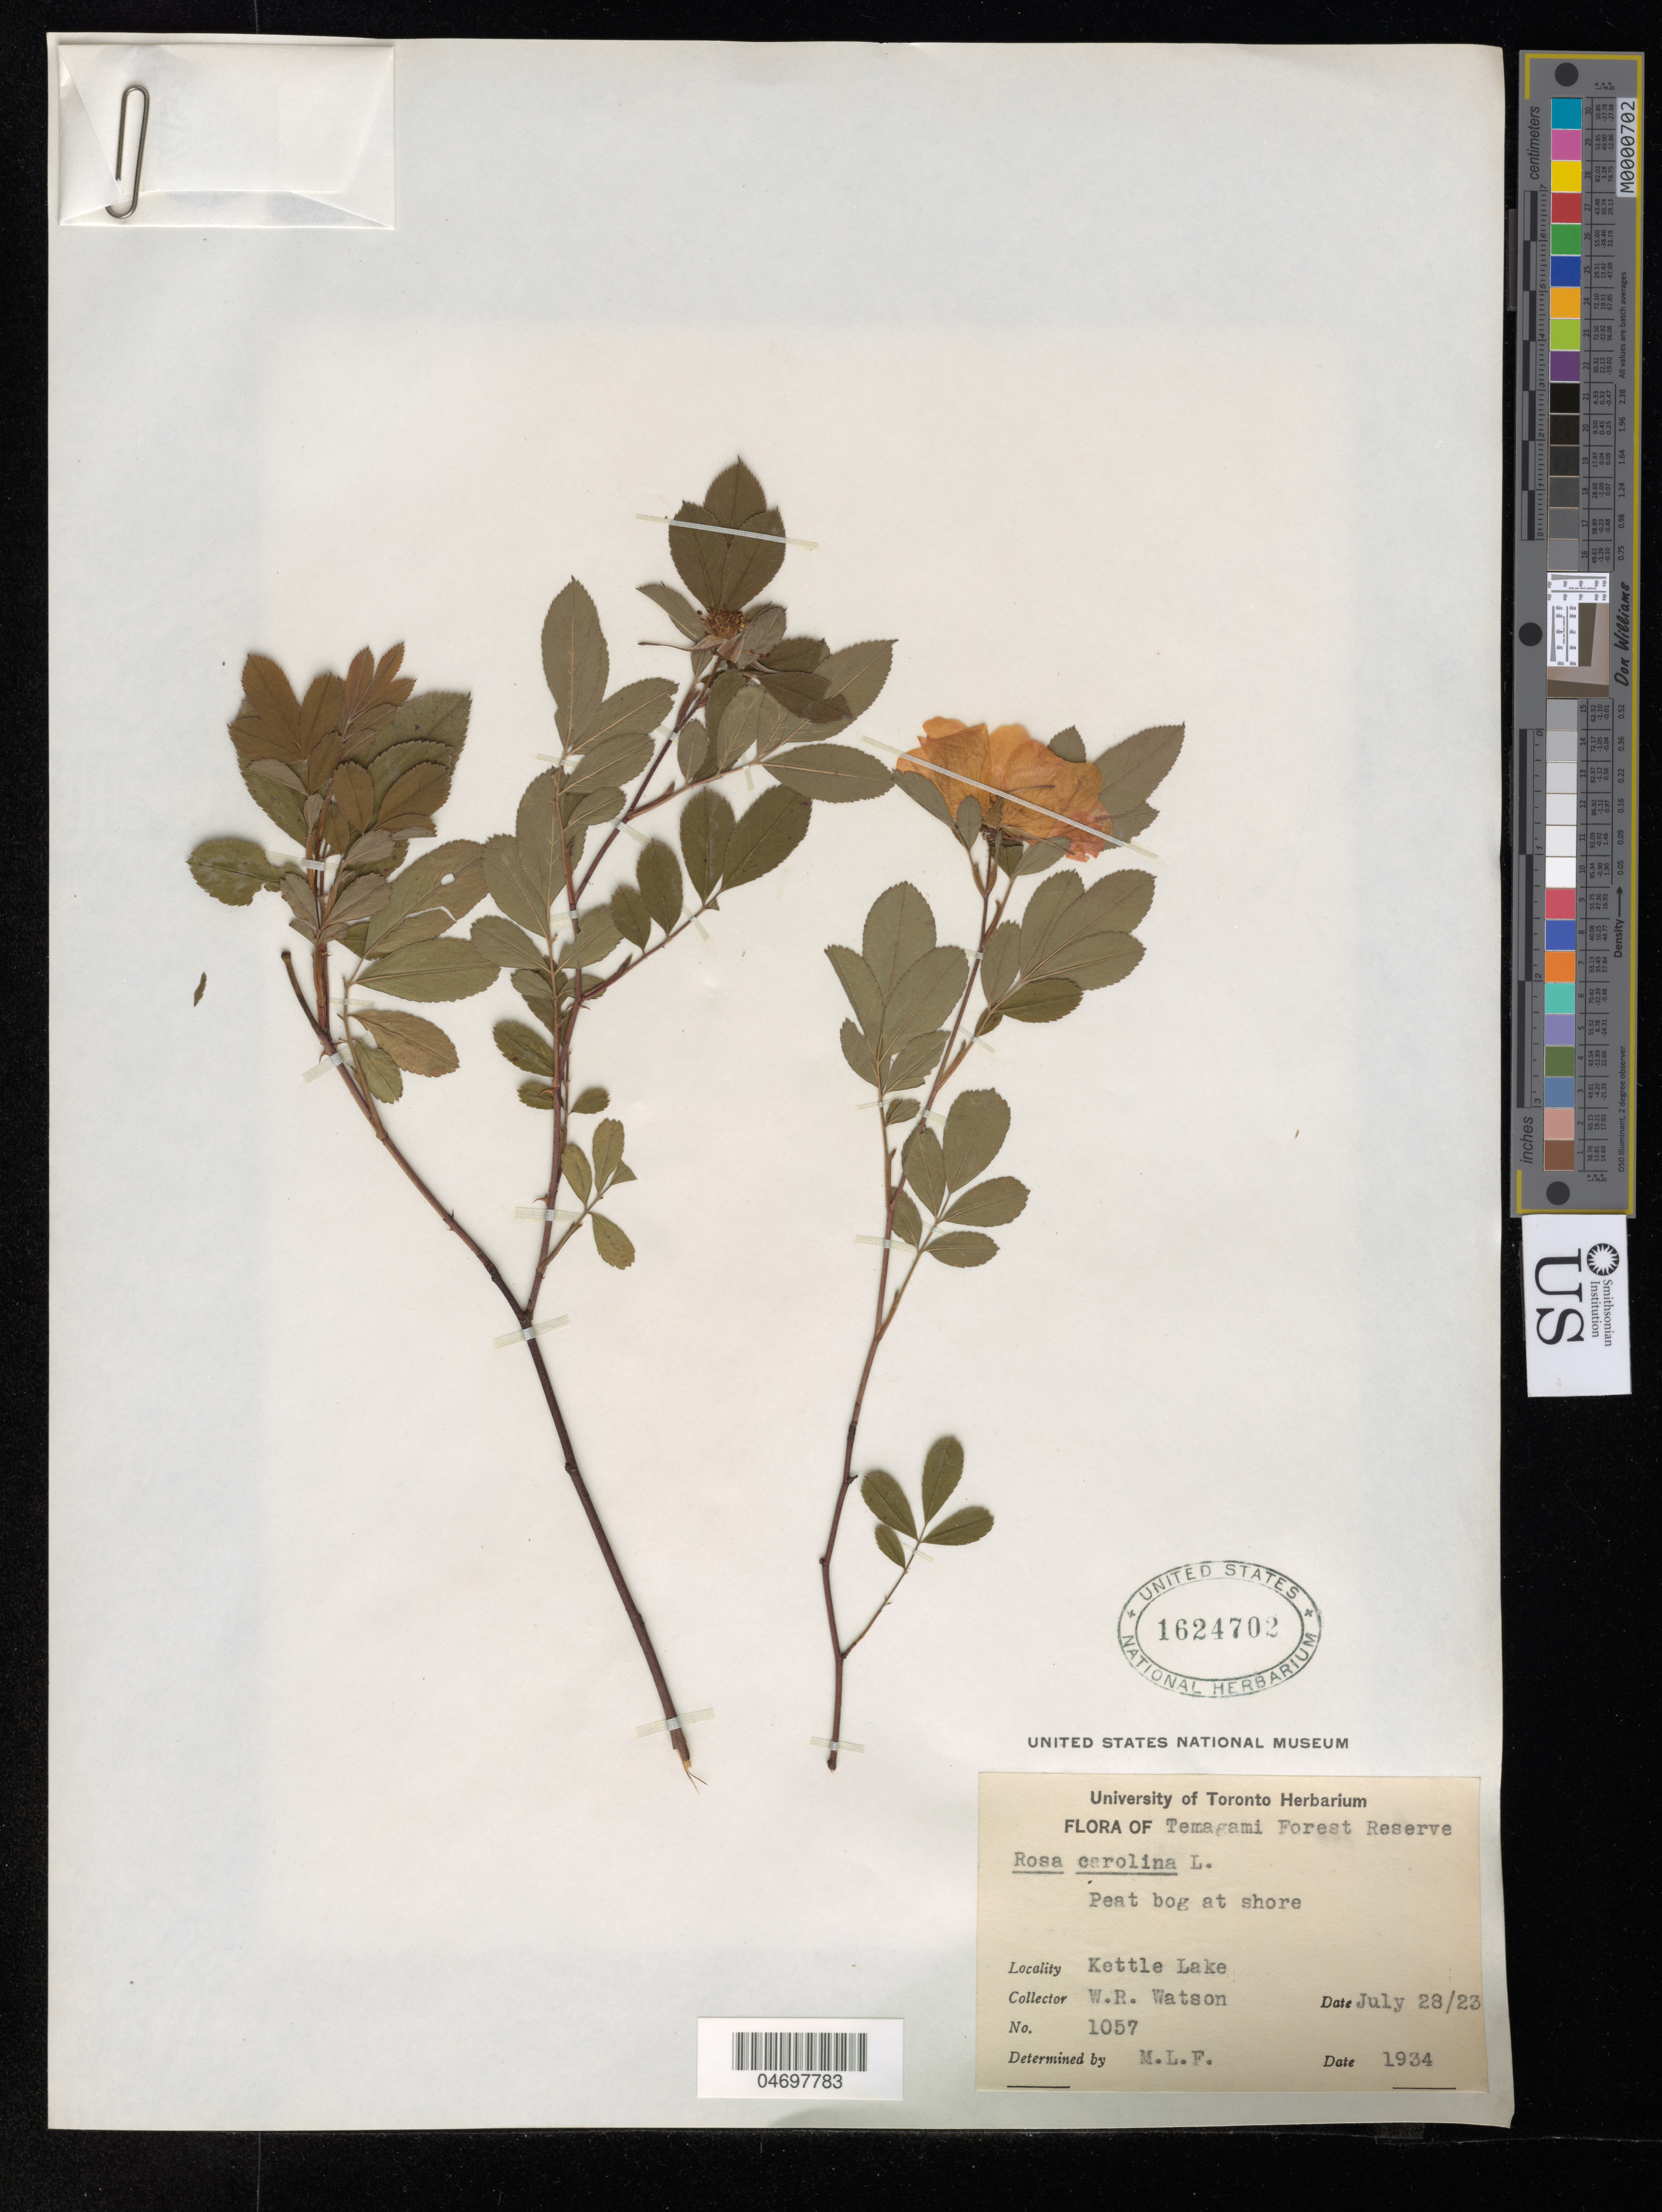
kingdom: Plantae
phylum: Tracheophyta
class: Magnoliopsida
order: Rosales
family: Rosaceae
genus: Rosa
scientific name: Rosa carolina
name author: L.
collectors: W. R. Watson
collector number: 1057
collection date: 1923-07-28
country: Canada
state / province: Ontario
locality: Temagami Forest Reserve. Kettle Lake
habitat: Peat bog at shore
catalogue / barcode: US 1624702